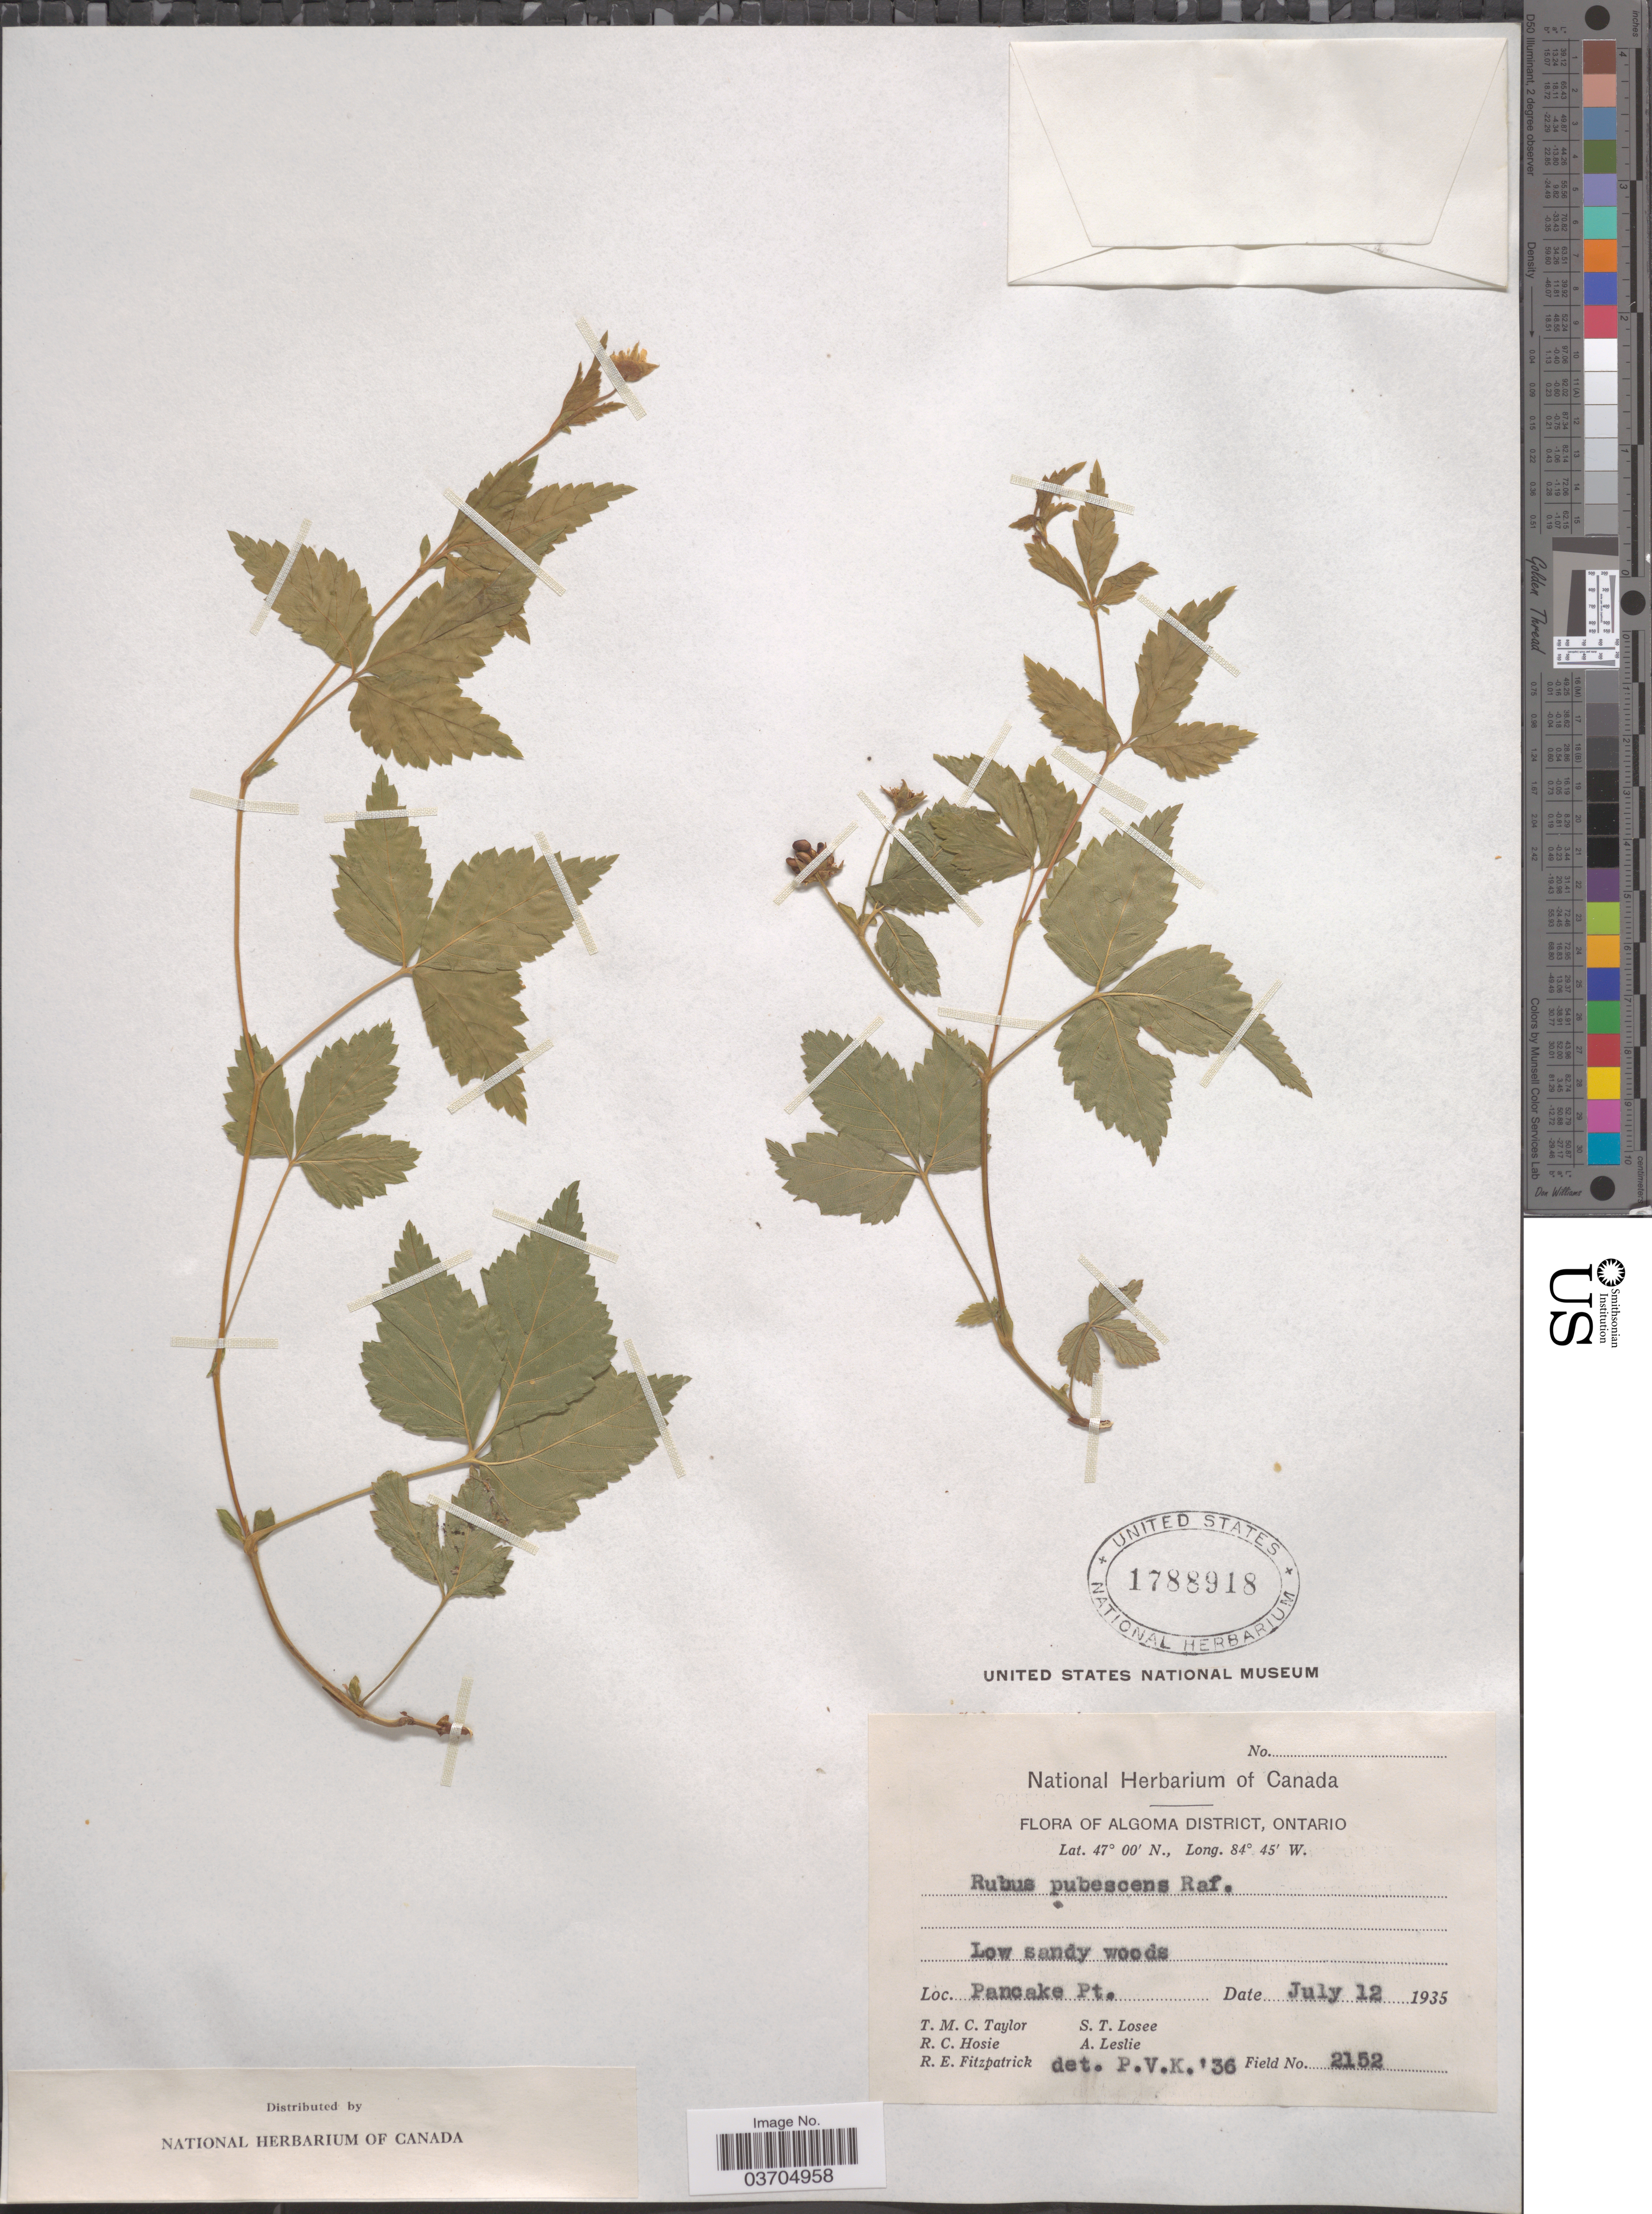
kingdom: Plantae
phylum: Tracheophyta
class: Magnoliopsida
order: Rosales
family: Rosaceae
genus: Rubus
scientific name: Rubus procumbens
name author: Muhl.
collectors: T. M. C. Taylor, R. Hosie, R. Fitzpatrick, S. Losee & A. Leslie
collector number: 2152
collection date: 1935-07-12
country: Canada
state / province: Ontario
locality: Algoma District. Pancake Pt.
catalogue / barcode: US 1788918